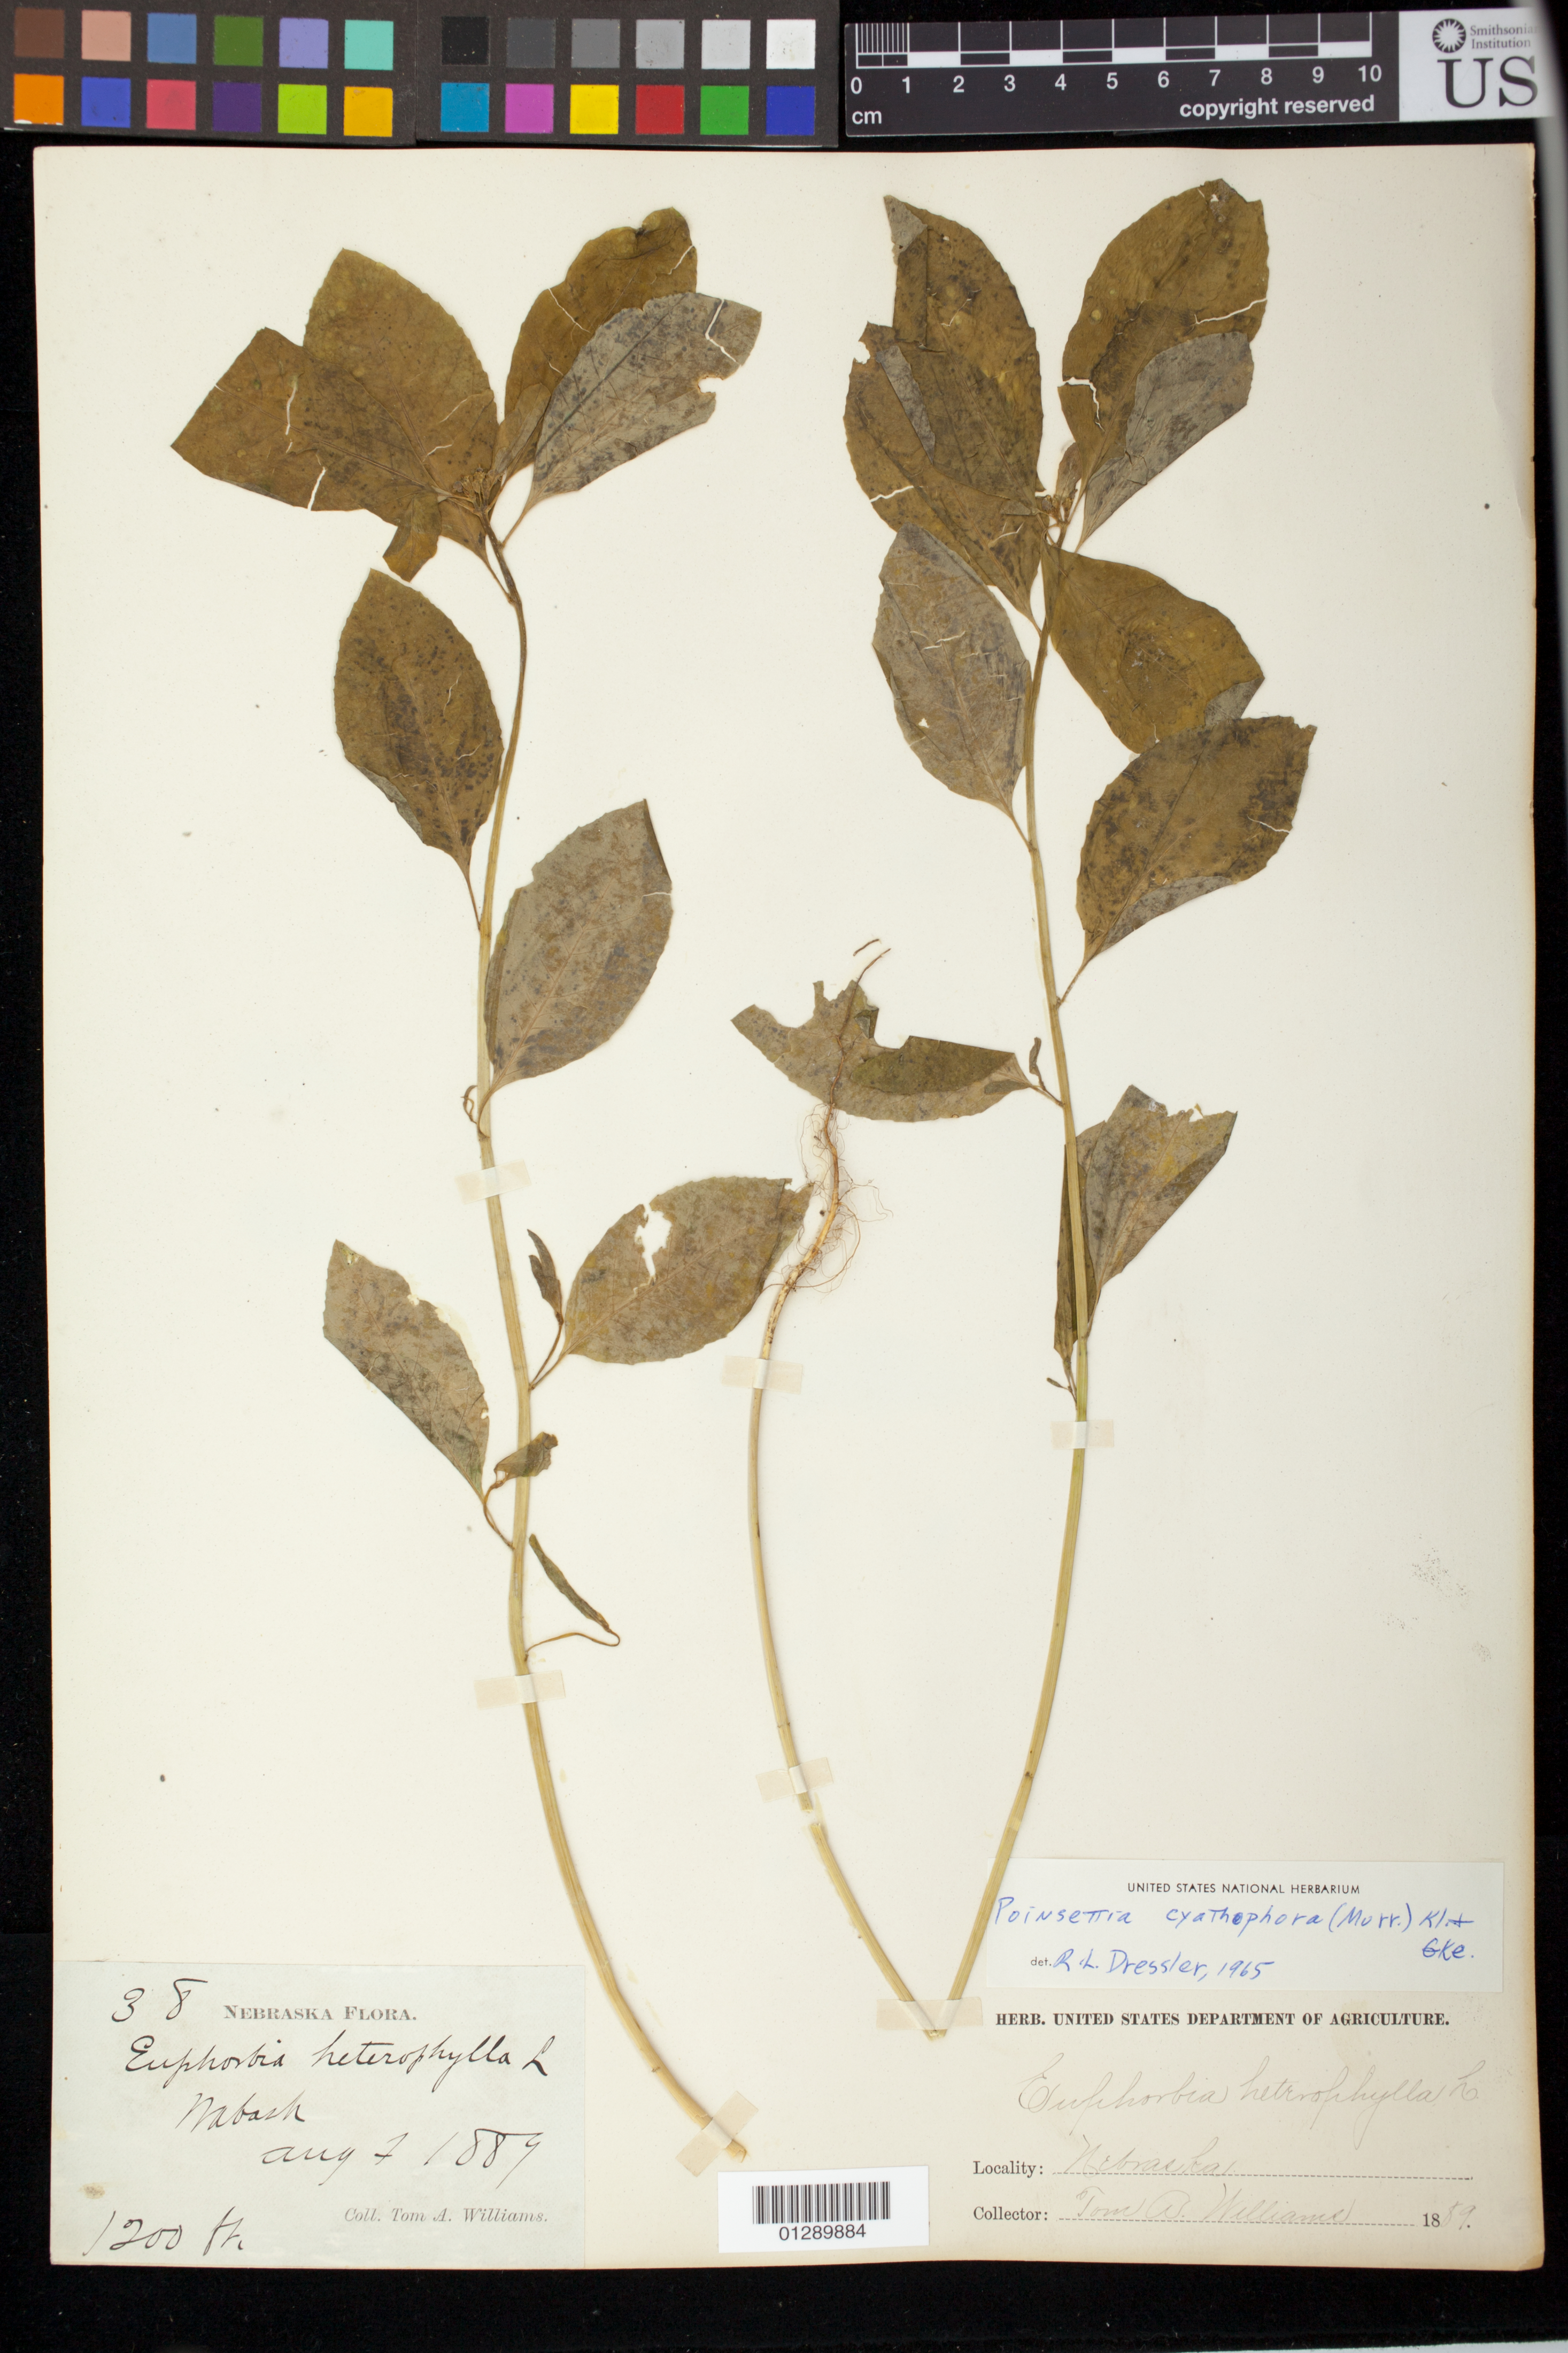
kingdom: Plantae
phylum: Tracheophyta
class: Magnoliopsida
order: Malpighiales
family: Euphorbiaceae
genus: Euphorbia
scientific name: Euphorbia heterophylla var. cyathophora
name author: (Murr.) Griseb.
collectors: T. A. Williams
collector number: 38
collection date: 1889-08-07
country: United States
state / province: Nebraska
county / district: Cass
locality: Wabash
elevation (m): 366